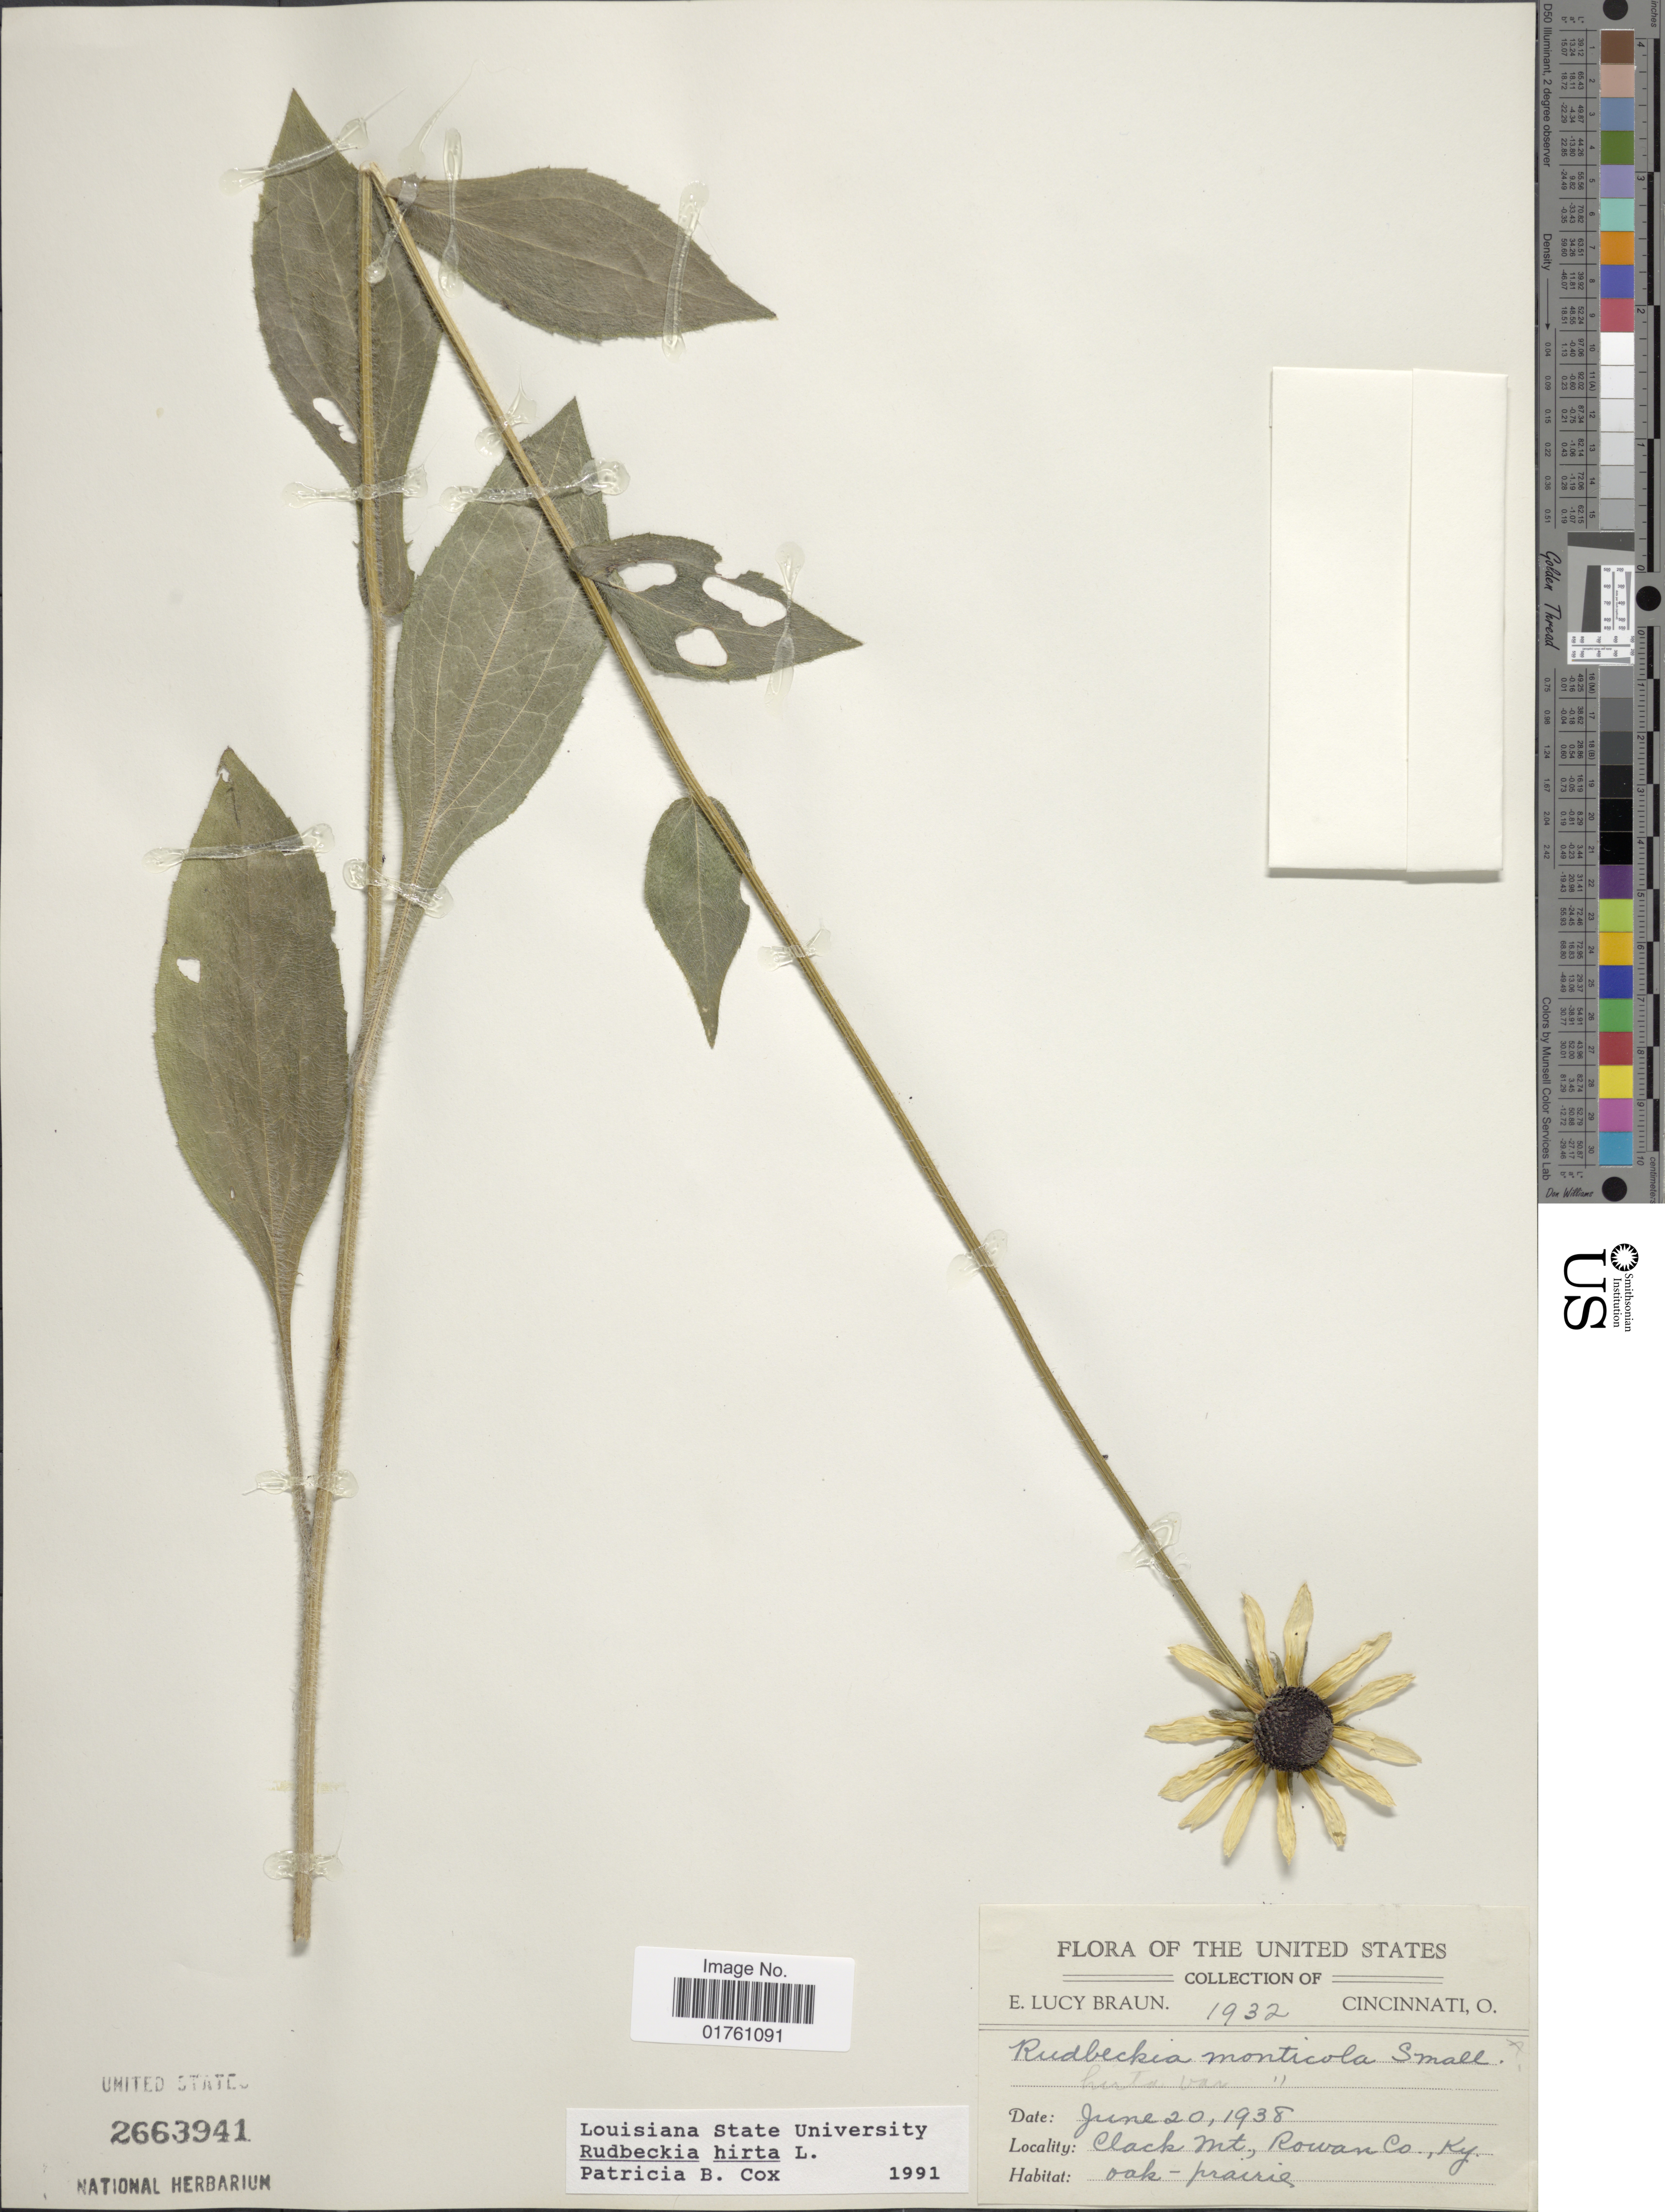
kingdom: Plantae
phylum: Tracheophyta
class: Magnoliopsida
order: Asterales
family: Asteraceae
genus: Rudbeckia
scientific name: Rudbeckia hirta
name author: L.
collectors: E. L. Braun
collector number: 1932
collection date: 1938-06-20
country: United States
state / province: Kentucky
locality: Clack Mt., Rowan Co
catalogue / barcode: US 2663941